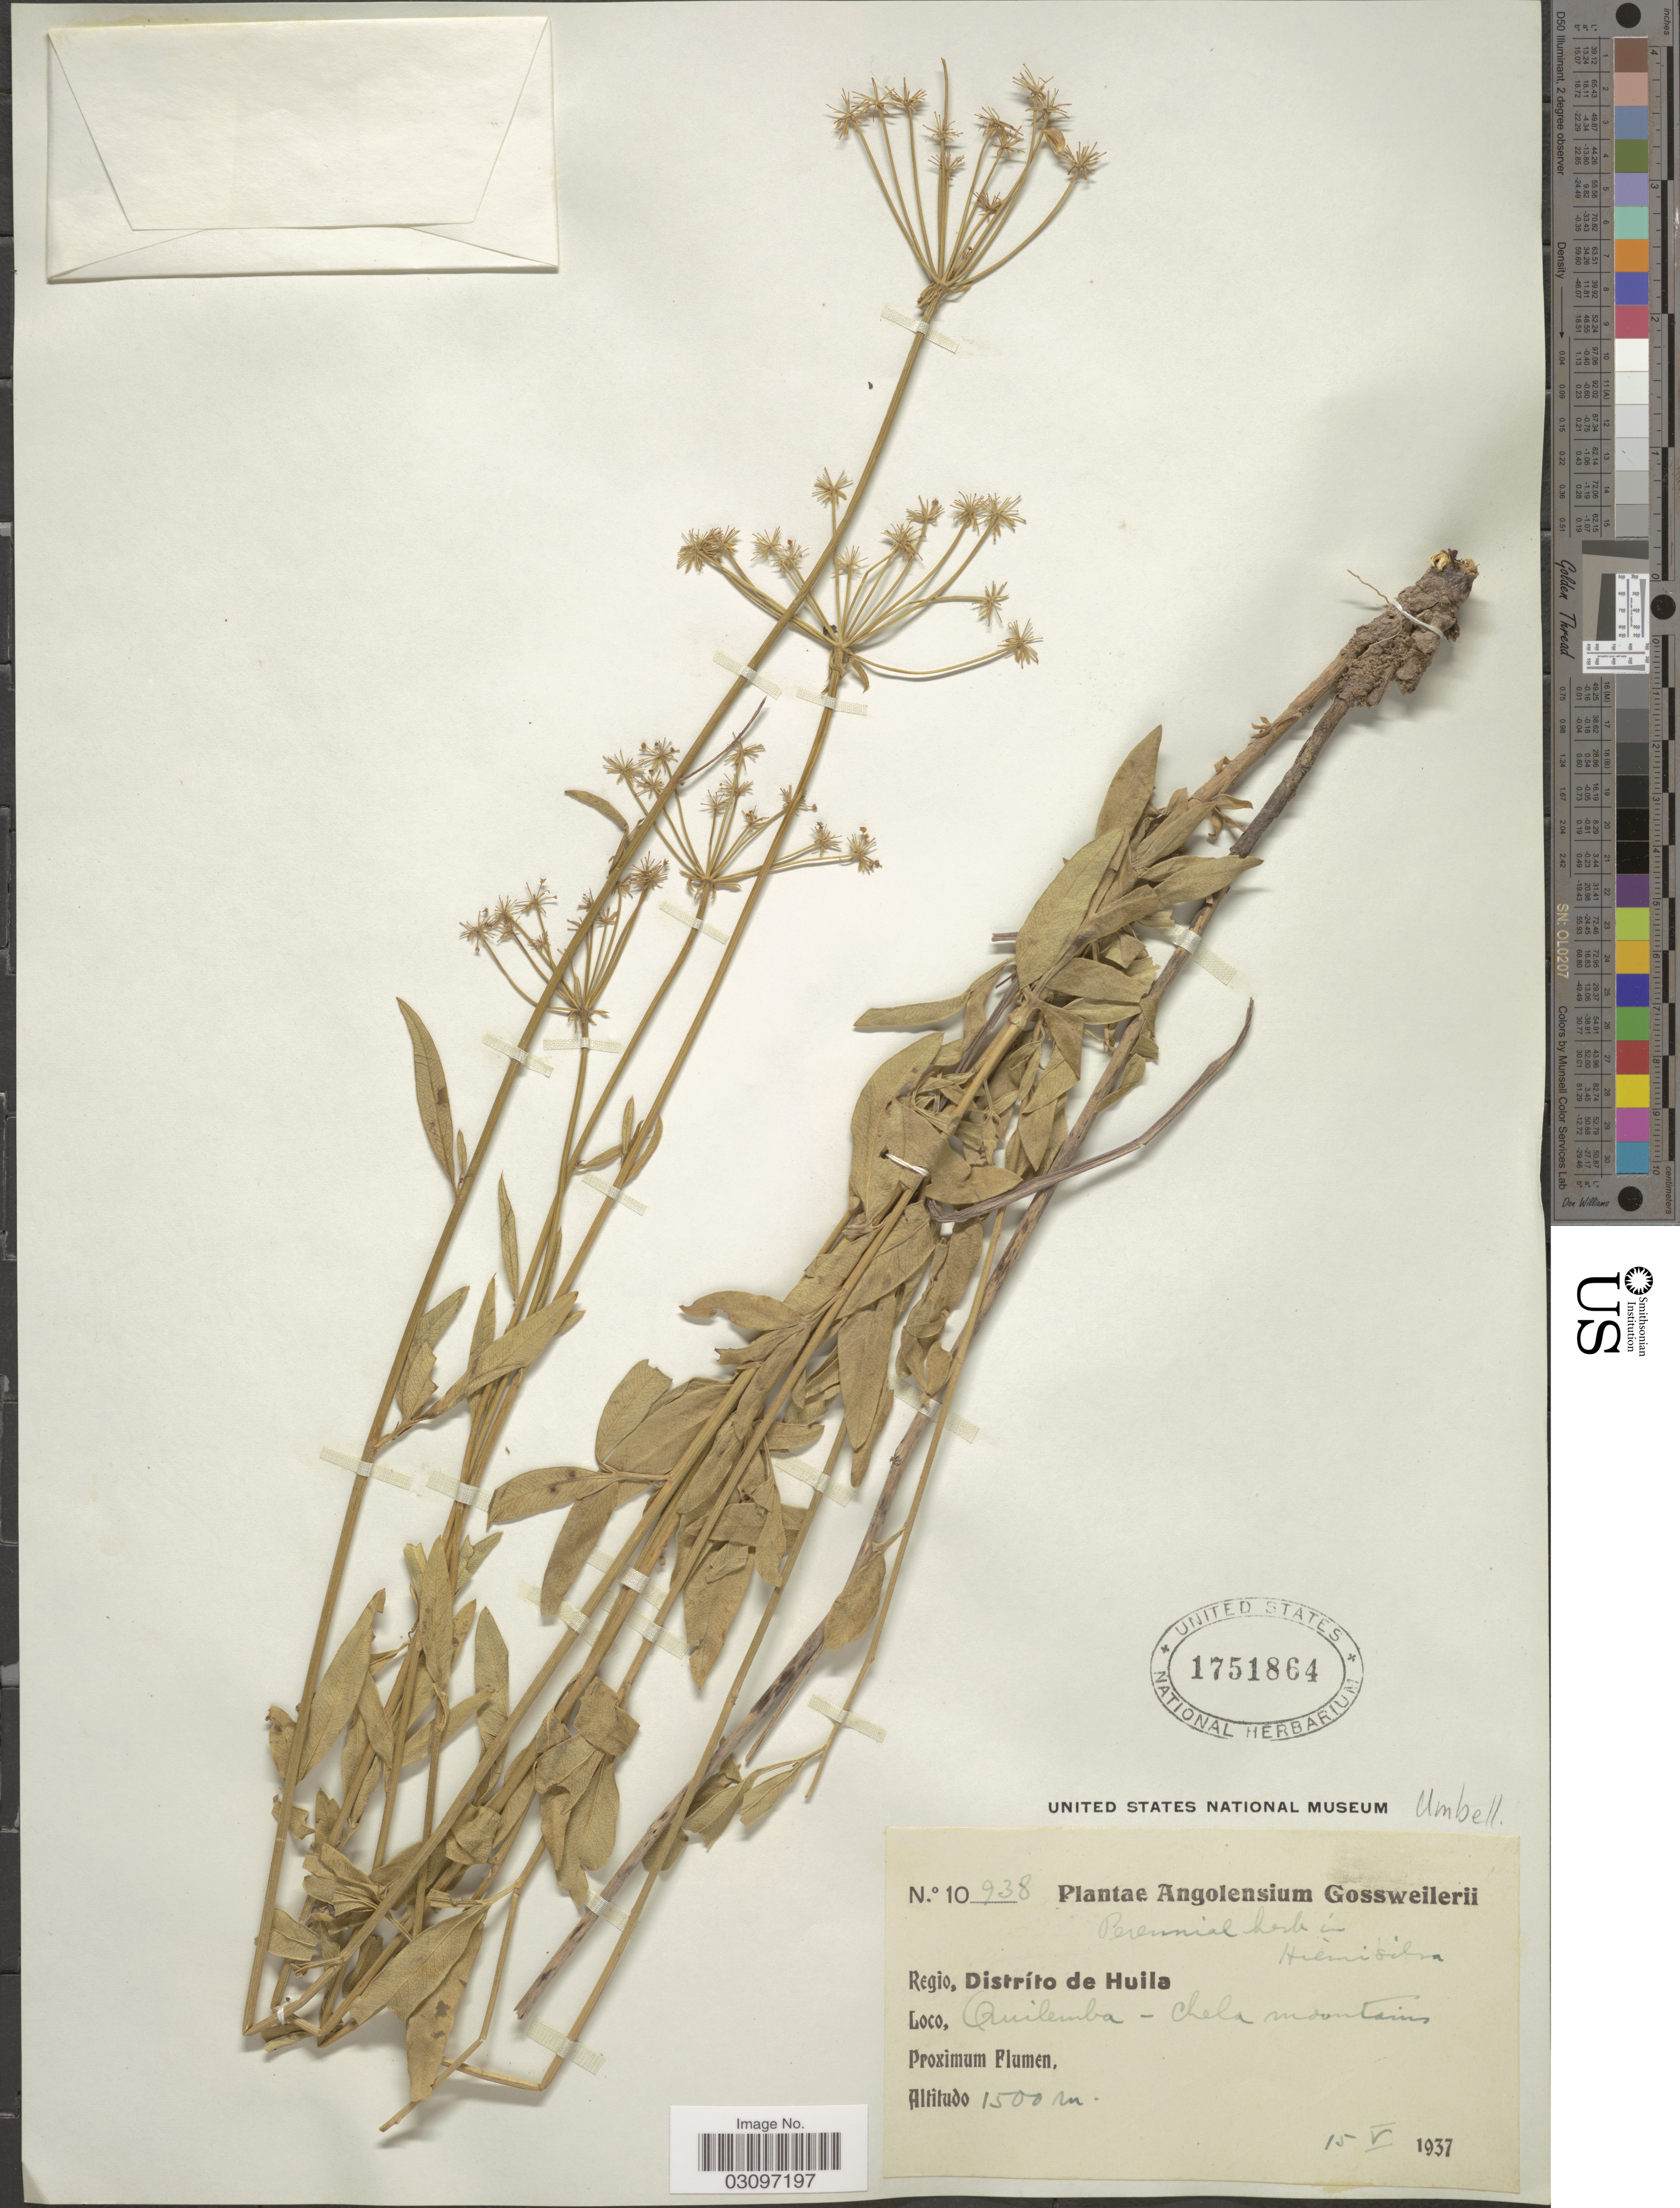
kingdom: Plantae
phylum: Tracheophyta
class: Magnoliopsida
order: Apiales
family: Apiaceae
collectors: -. Gossweiler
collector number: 10938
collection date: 1937-05-15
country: Angola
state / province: Huila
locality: Regio, Distríto de Huila. Quilemba - Chela mountains.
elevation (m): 1500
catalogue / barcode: US 1751864